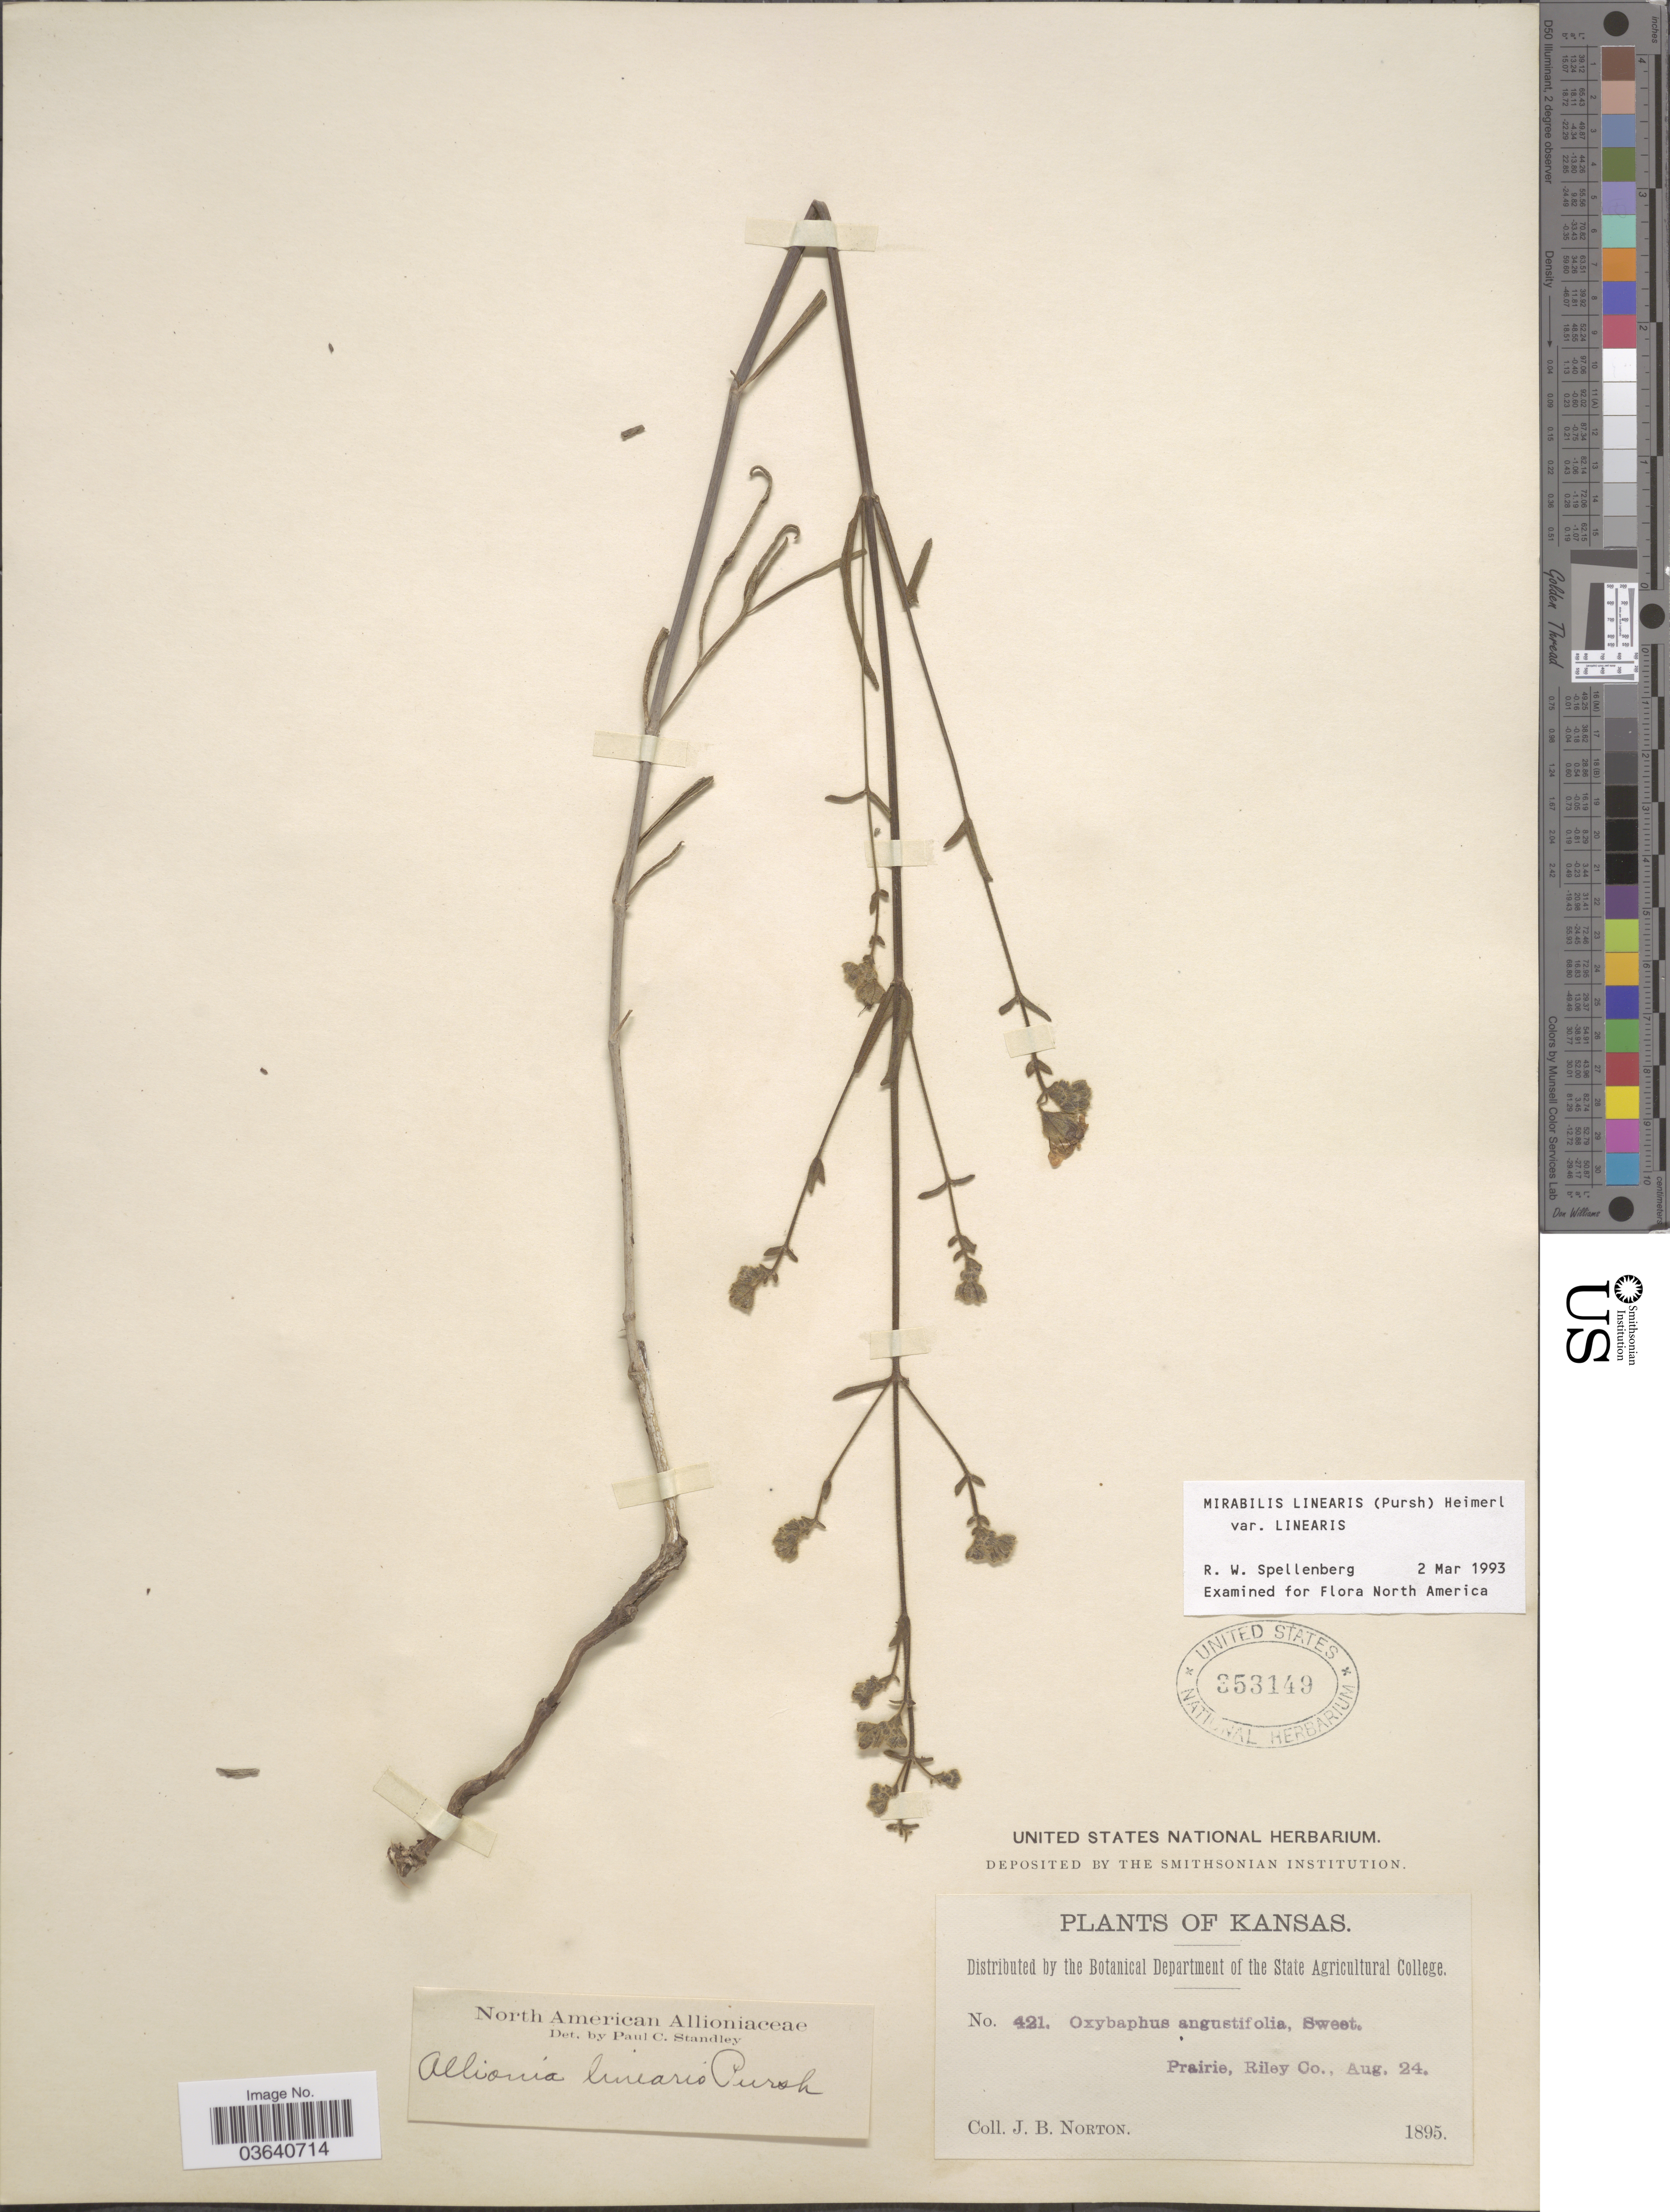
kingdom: Plantae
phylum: Tracheophyta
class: Magnoliopsida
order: Caryophyllales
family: Nyctaginaceae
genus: Mirabilis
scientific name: Mirabilis linearis var. linearis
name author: (Pursh) Heimerl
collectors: J. B. Norton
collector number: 421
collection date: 1895-08-24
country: United States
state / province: Kansas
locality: Prairie, Riley Co.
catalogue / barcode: US 353149